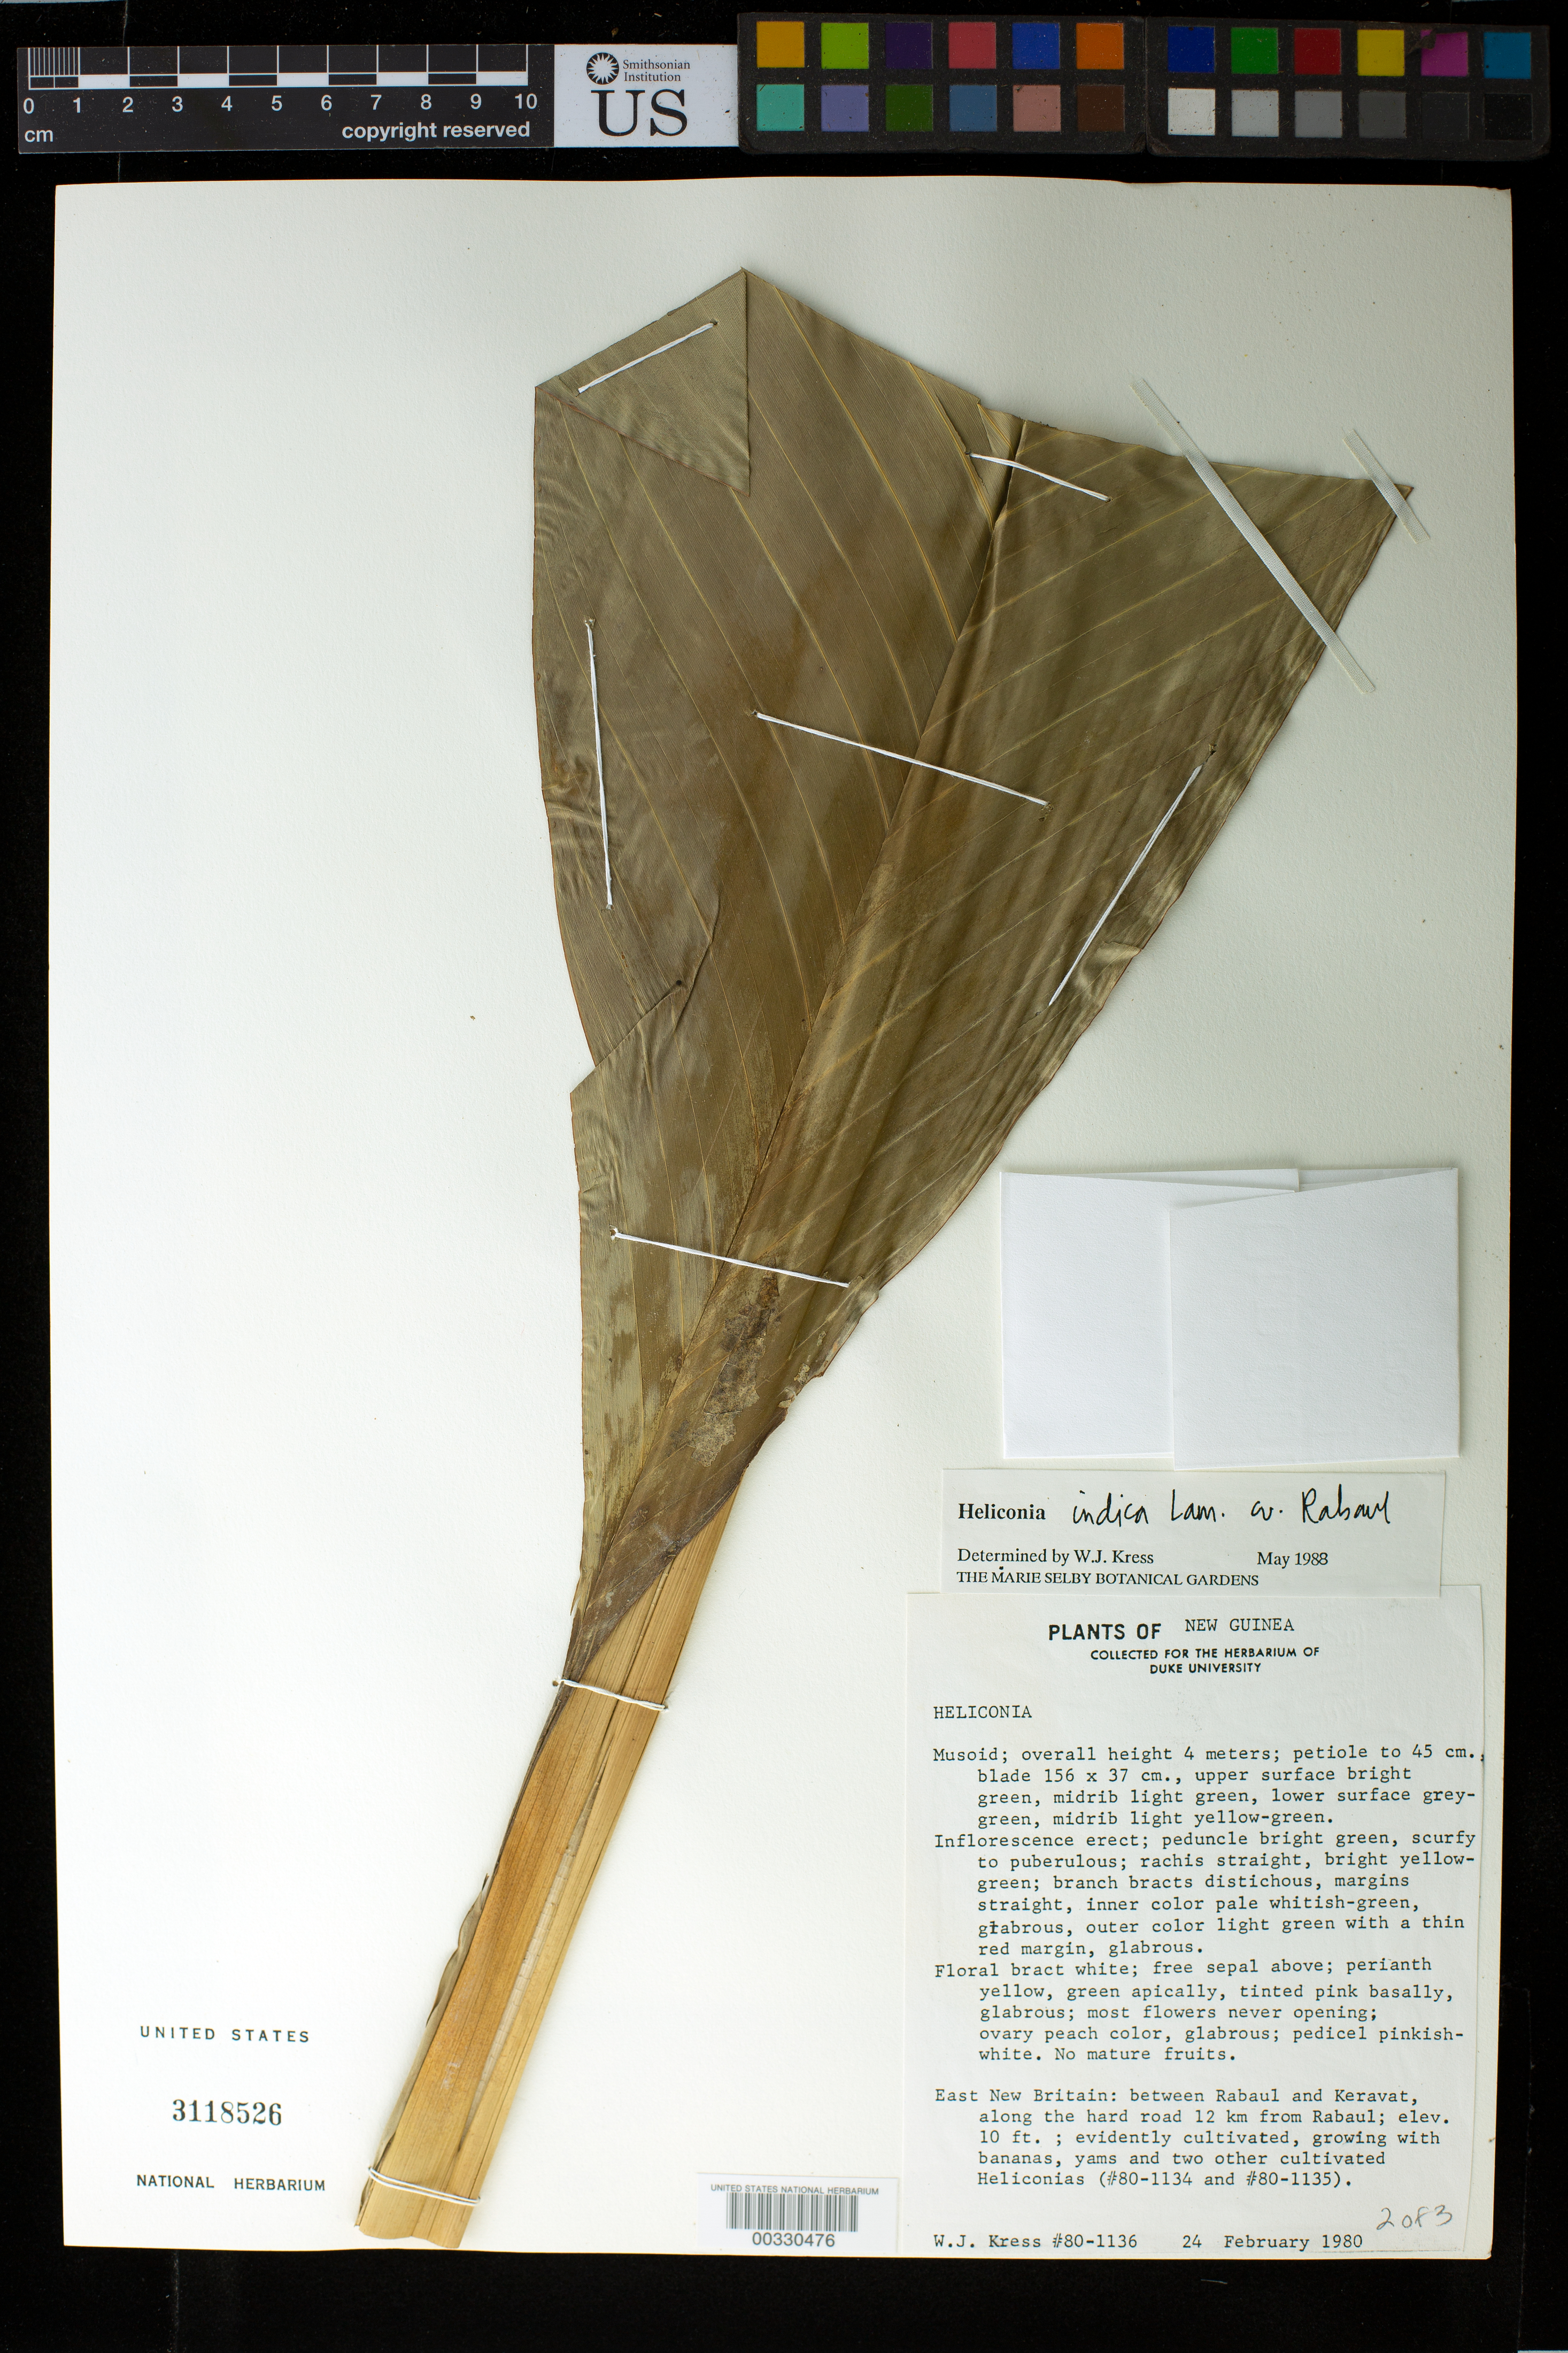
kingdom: Plantae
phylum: Tracheophyta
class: Liliopsida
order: Zingiberales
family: Heliconiaceae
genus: Heliconia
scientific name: Heliconia indica 'Rabaul'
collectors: W. J. Kress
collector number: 80-1136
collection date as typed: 24 Feb 1980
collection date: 1980-02-24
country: Papua New Guinea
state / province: East New Britain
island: New Britain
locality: Between rabaul and keravat, along the hard road 12 km from rabaul. bismark archipelago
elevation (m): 3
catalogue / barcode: US 3118526